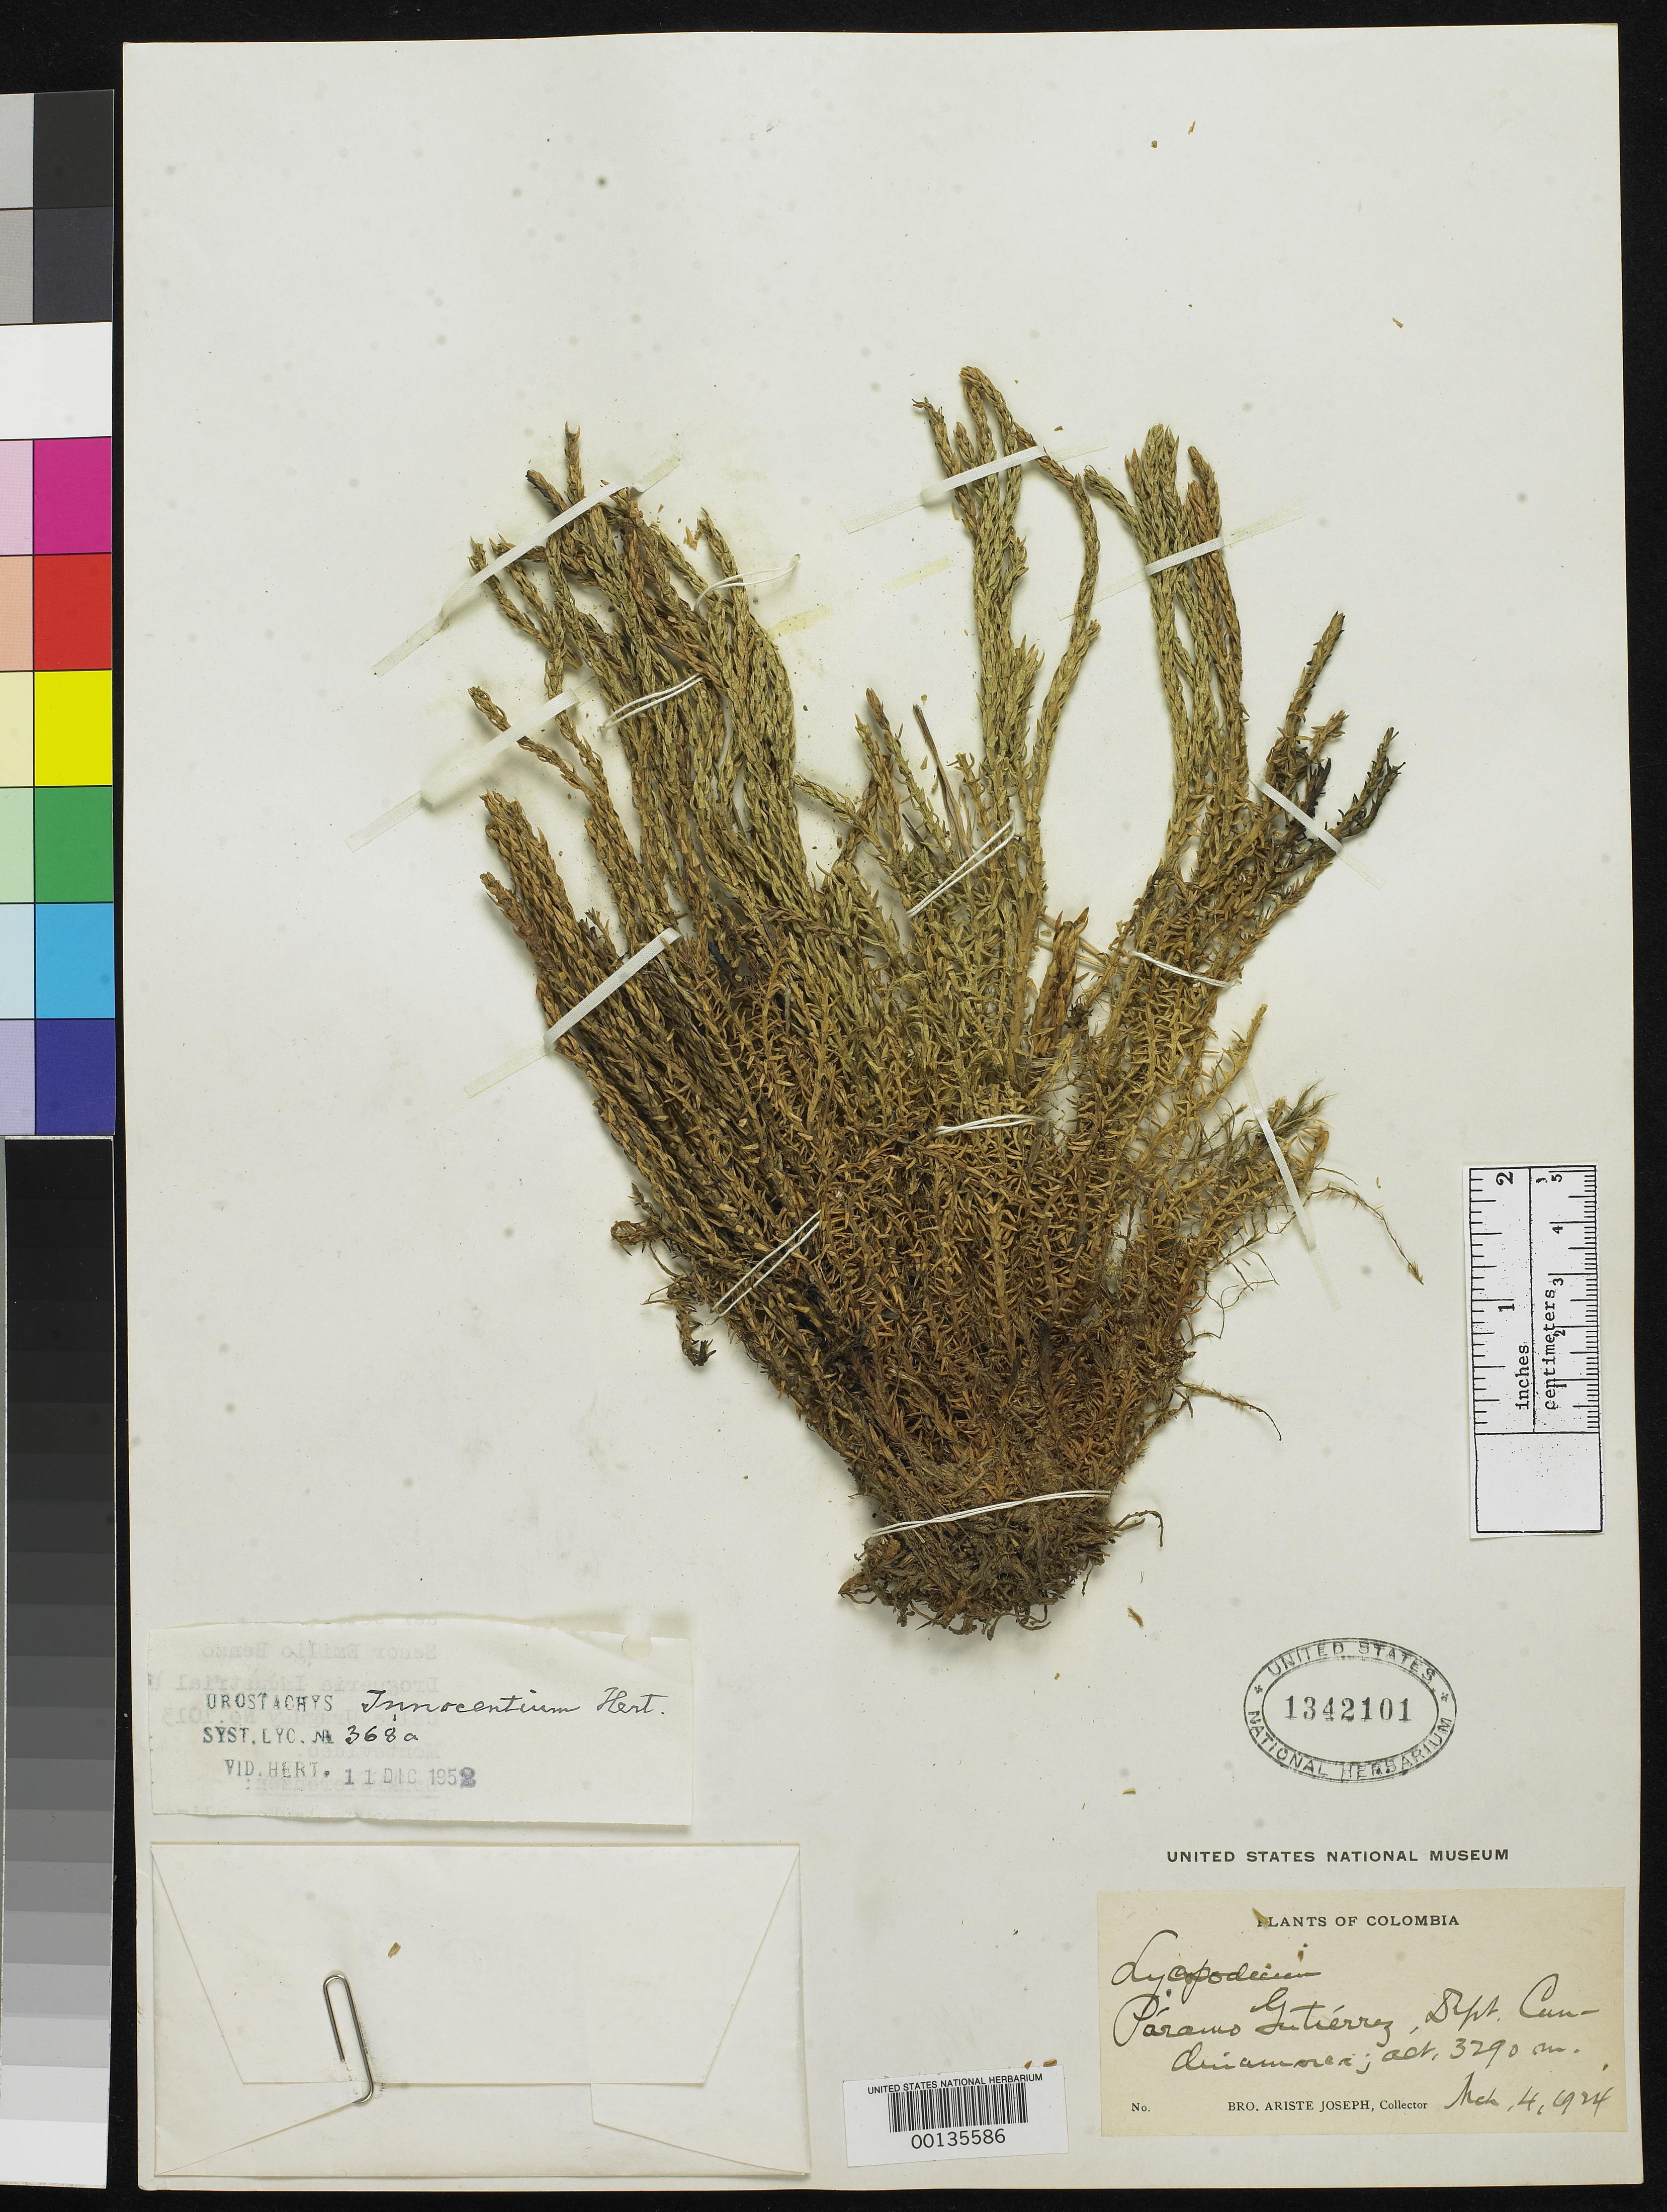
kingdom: Plantae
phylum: Tracheophyta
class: Lycopodiopsida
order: Lycopodiales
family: Lycopodiaceae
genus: Urostachys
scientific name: Urostachys innocentium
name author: Herter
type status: Holotype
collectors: Bro. Ariste-Joseph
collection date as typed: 04 Mar 1924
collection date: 1924-03-04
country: Colombia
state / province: Cundinamarca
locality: Paramo Gutierrez.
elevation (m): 3290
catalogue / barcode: US 1342101